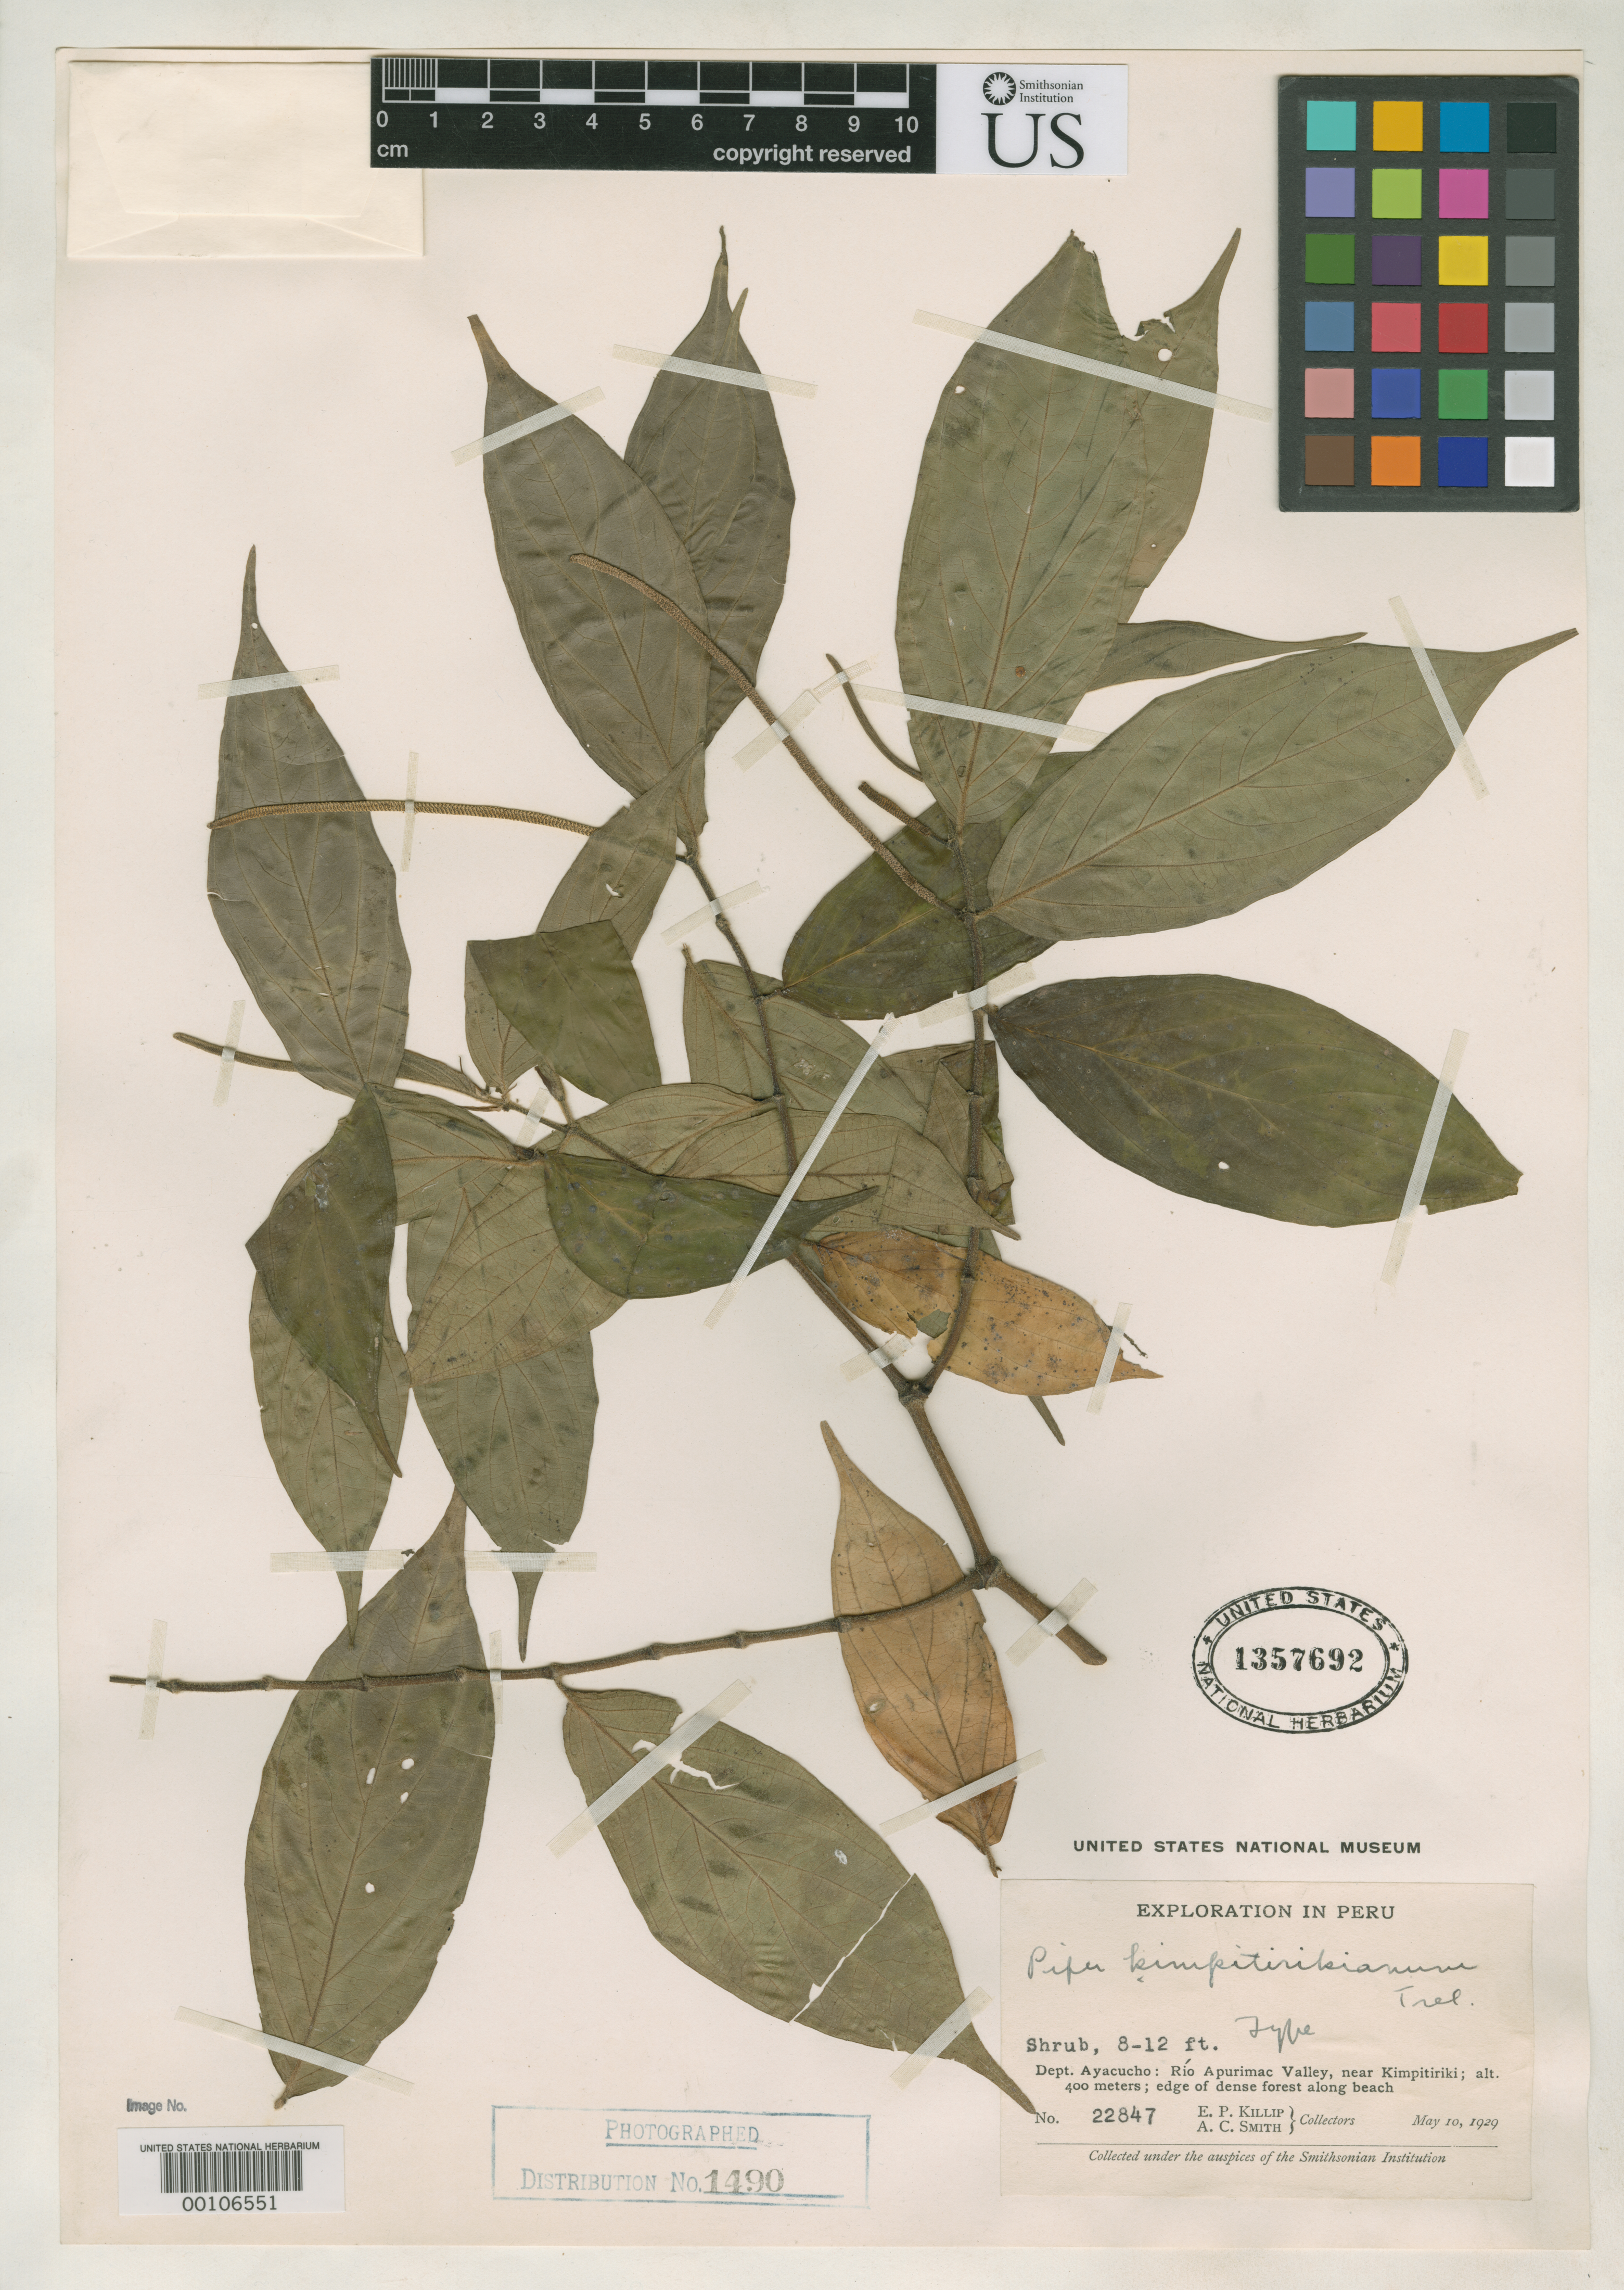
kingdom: Plantae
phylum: Tracheophyta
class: Magnoliopsida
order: Piperales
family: Piperaceae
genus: Piper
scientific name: Piper kimpitirikianum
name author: Trel. in J.F. Macbr.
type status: Holotype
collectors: E. P. Killip & A. C. Smith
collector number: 22847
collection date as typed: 10 May 1929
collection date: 1929-05-10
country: Peru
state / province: Ayacucho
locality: Río Apurímac valley, near Kimpitiriki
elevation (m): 625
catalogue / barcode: US 1357692